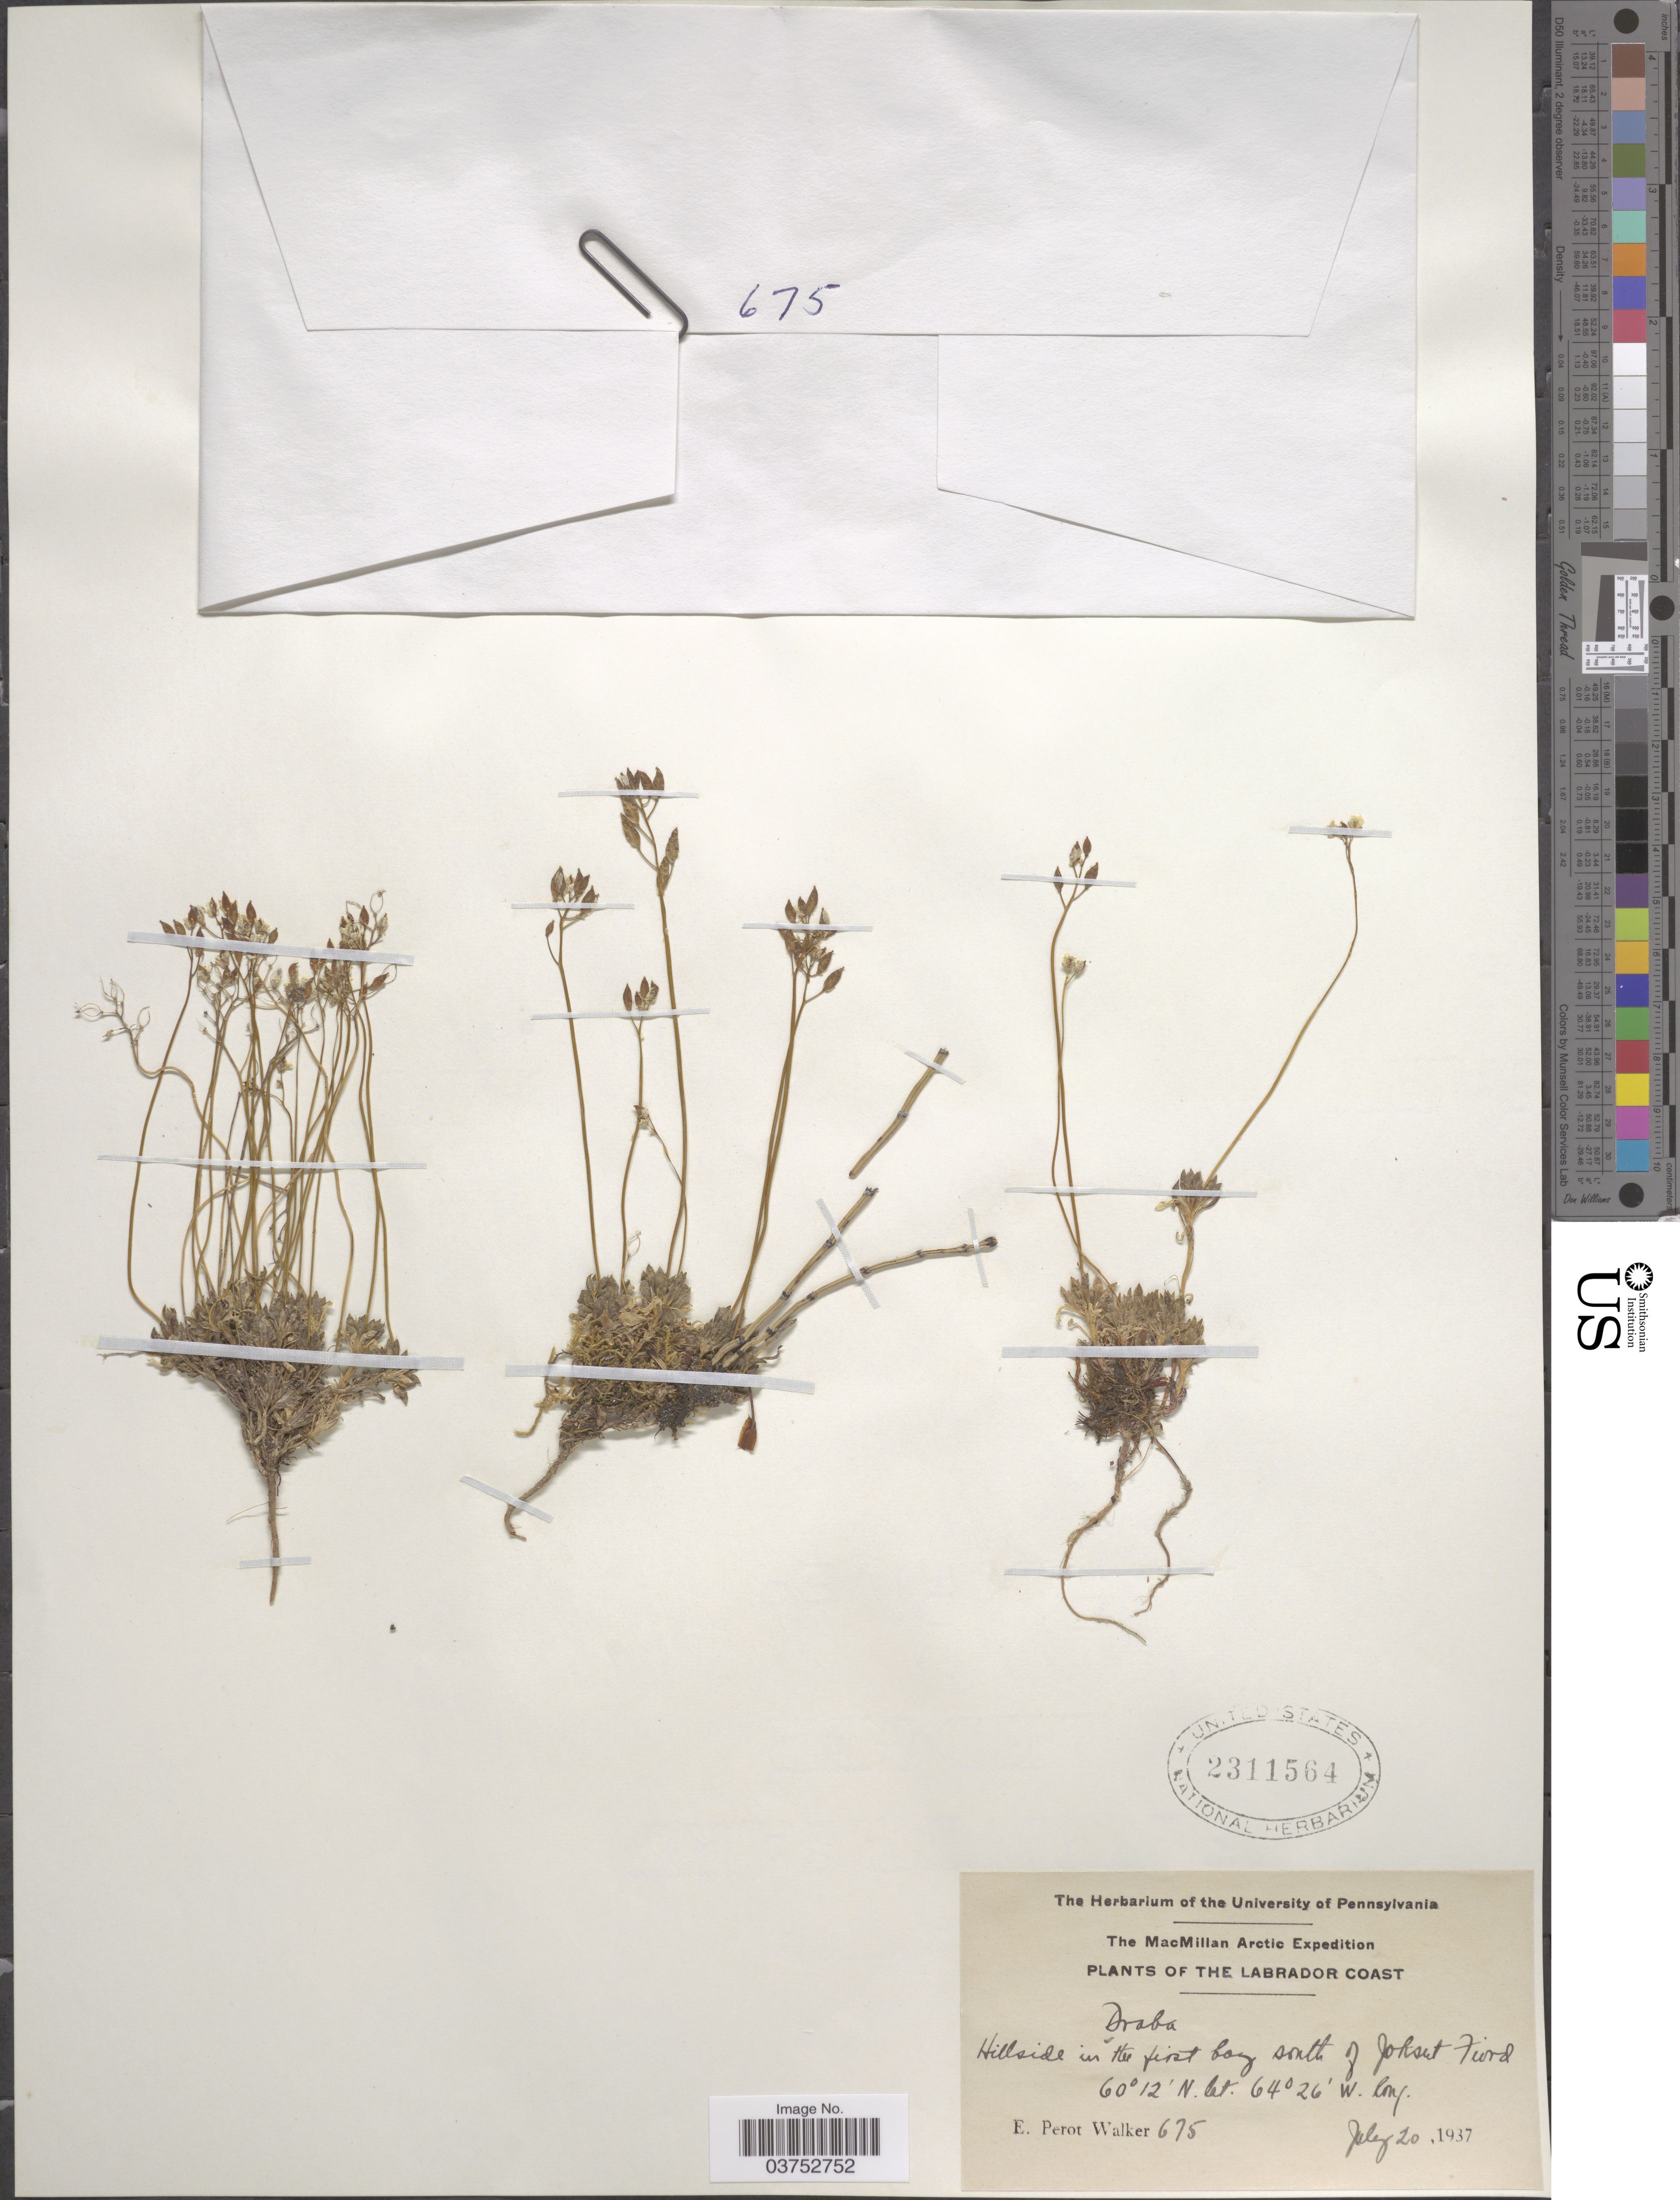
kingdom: Plantae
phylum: Tracheophyta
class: Magnoliopsida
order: Brassicales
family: Brassicaceae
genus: Draba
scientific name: Draba sp.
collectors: E. Walker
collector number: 675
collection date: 1937-07-20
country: Canada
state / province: Newfoundland and Labrador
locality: The Labrador Coast. Hillside in the first bay south of Joksut Fiord.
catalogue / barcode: US 2311564